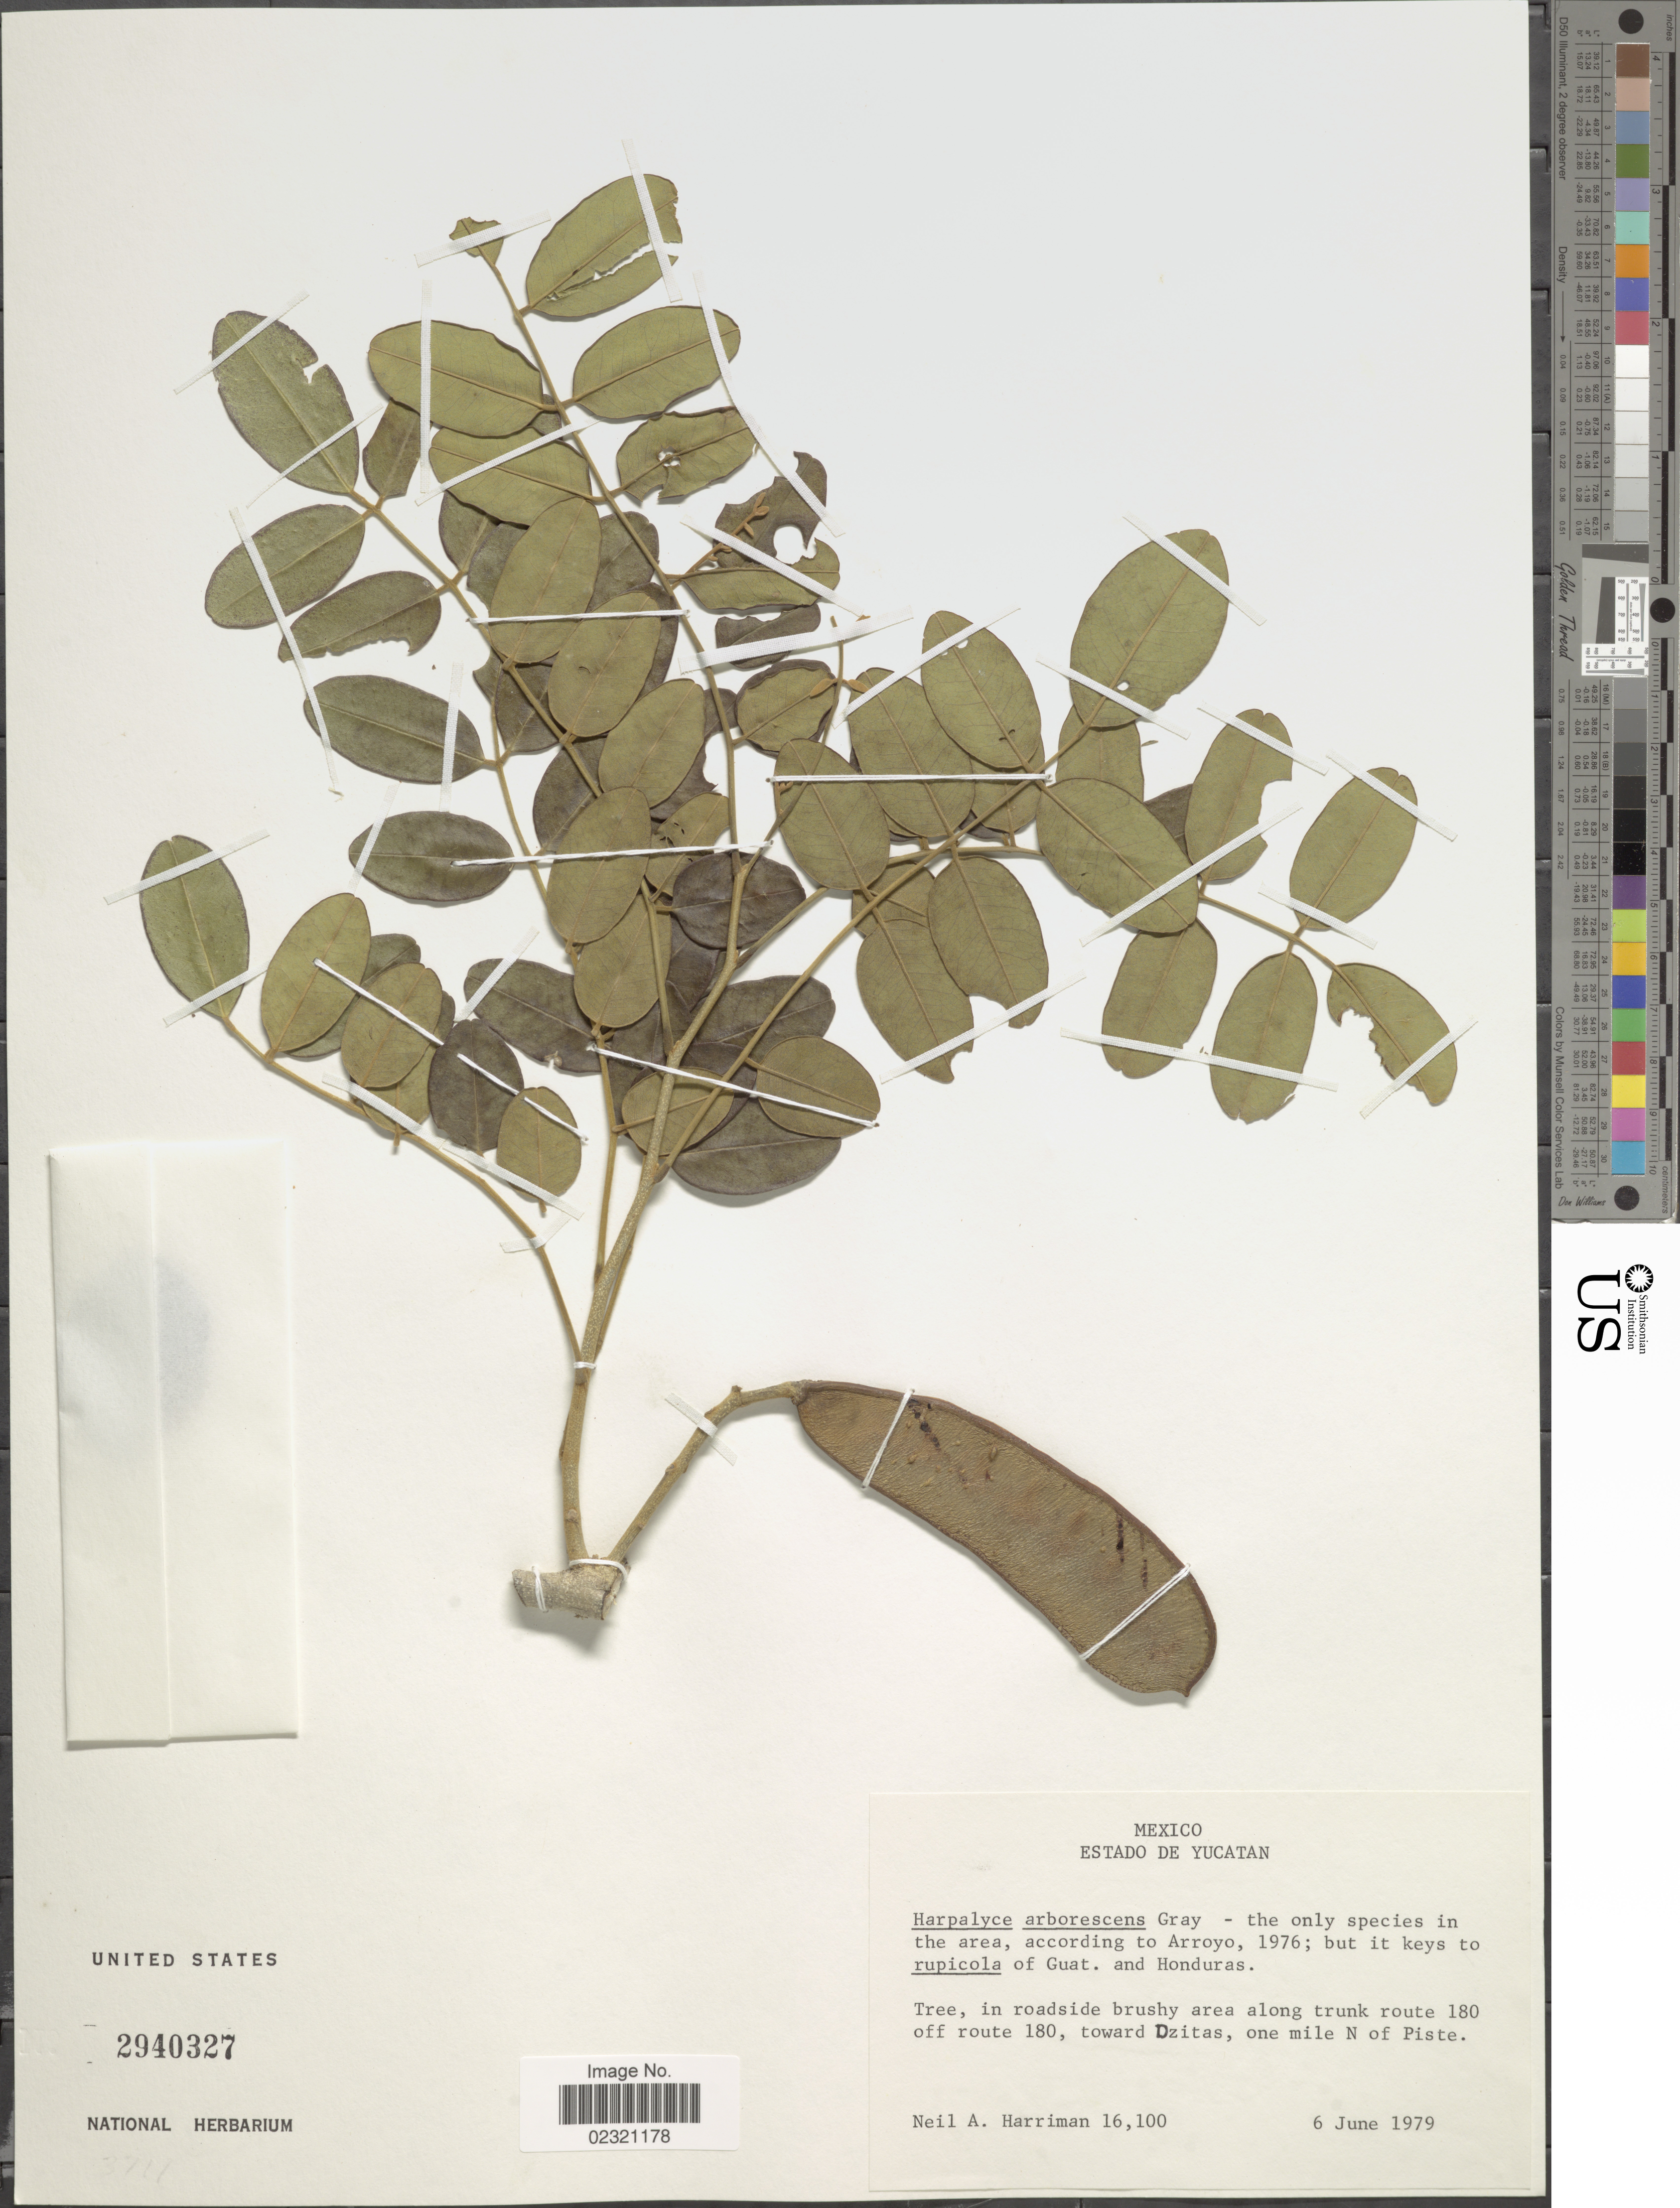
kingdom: Plantae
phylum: Tracheophyta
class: Magnoliopsida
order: Fabales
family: Fabaceae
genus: Psorothamnus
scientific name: Psorothamnus arborescens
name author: (Torr. ex A. Gray) Barneby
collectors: N. A. Harriman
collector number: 16100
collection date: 1979-06-06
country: Mexico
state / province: Yucatán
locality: Along trunk route 180 off route 180, towards Dzitas, one mile N of Piste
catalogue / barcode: US 2940327